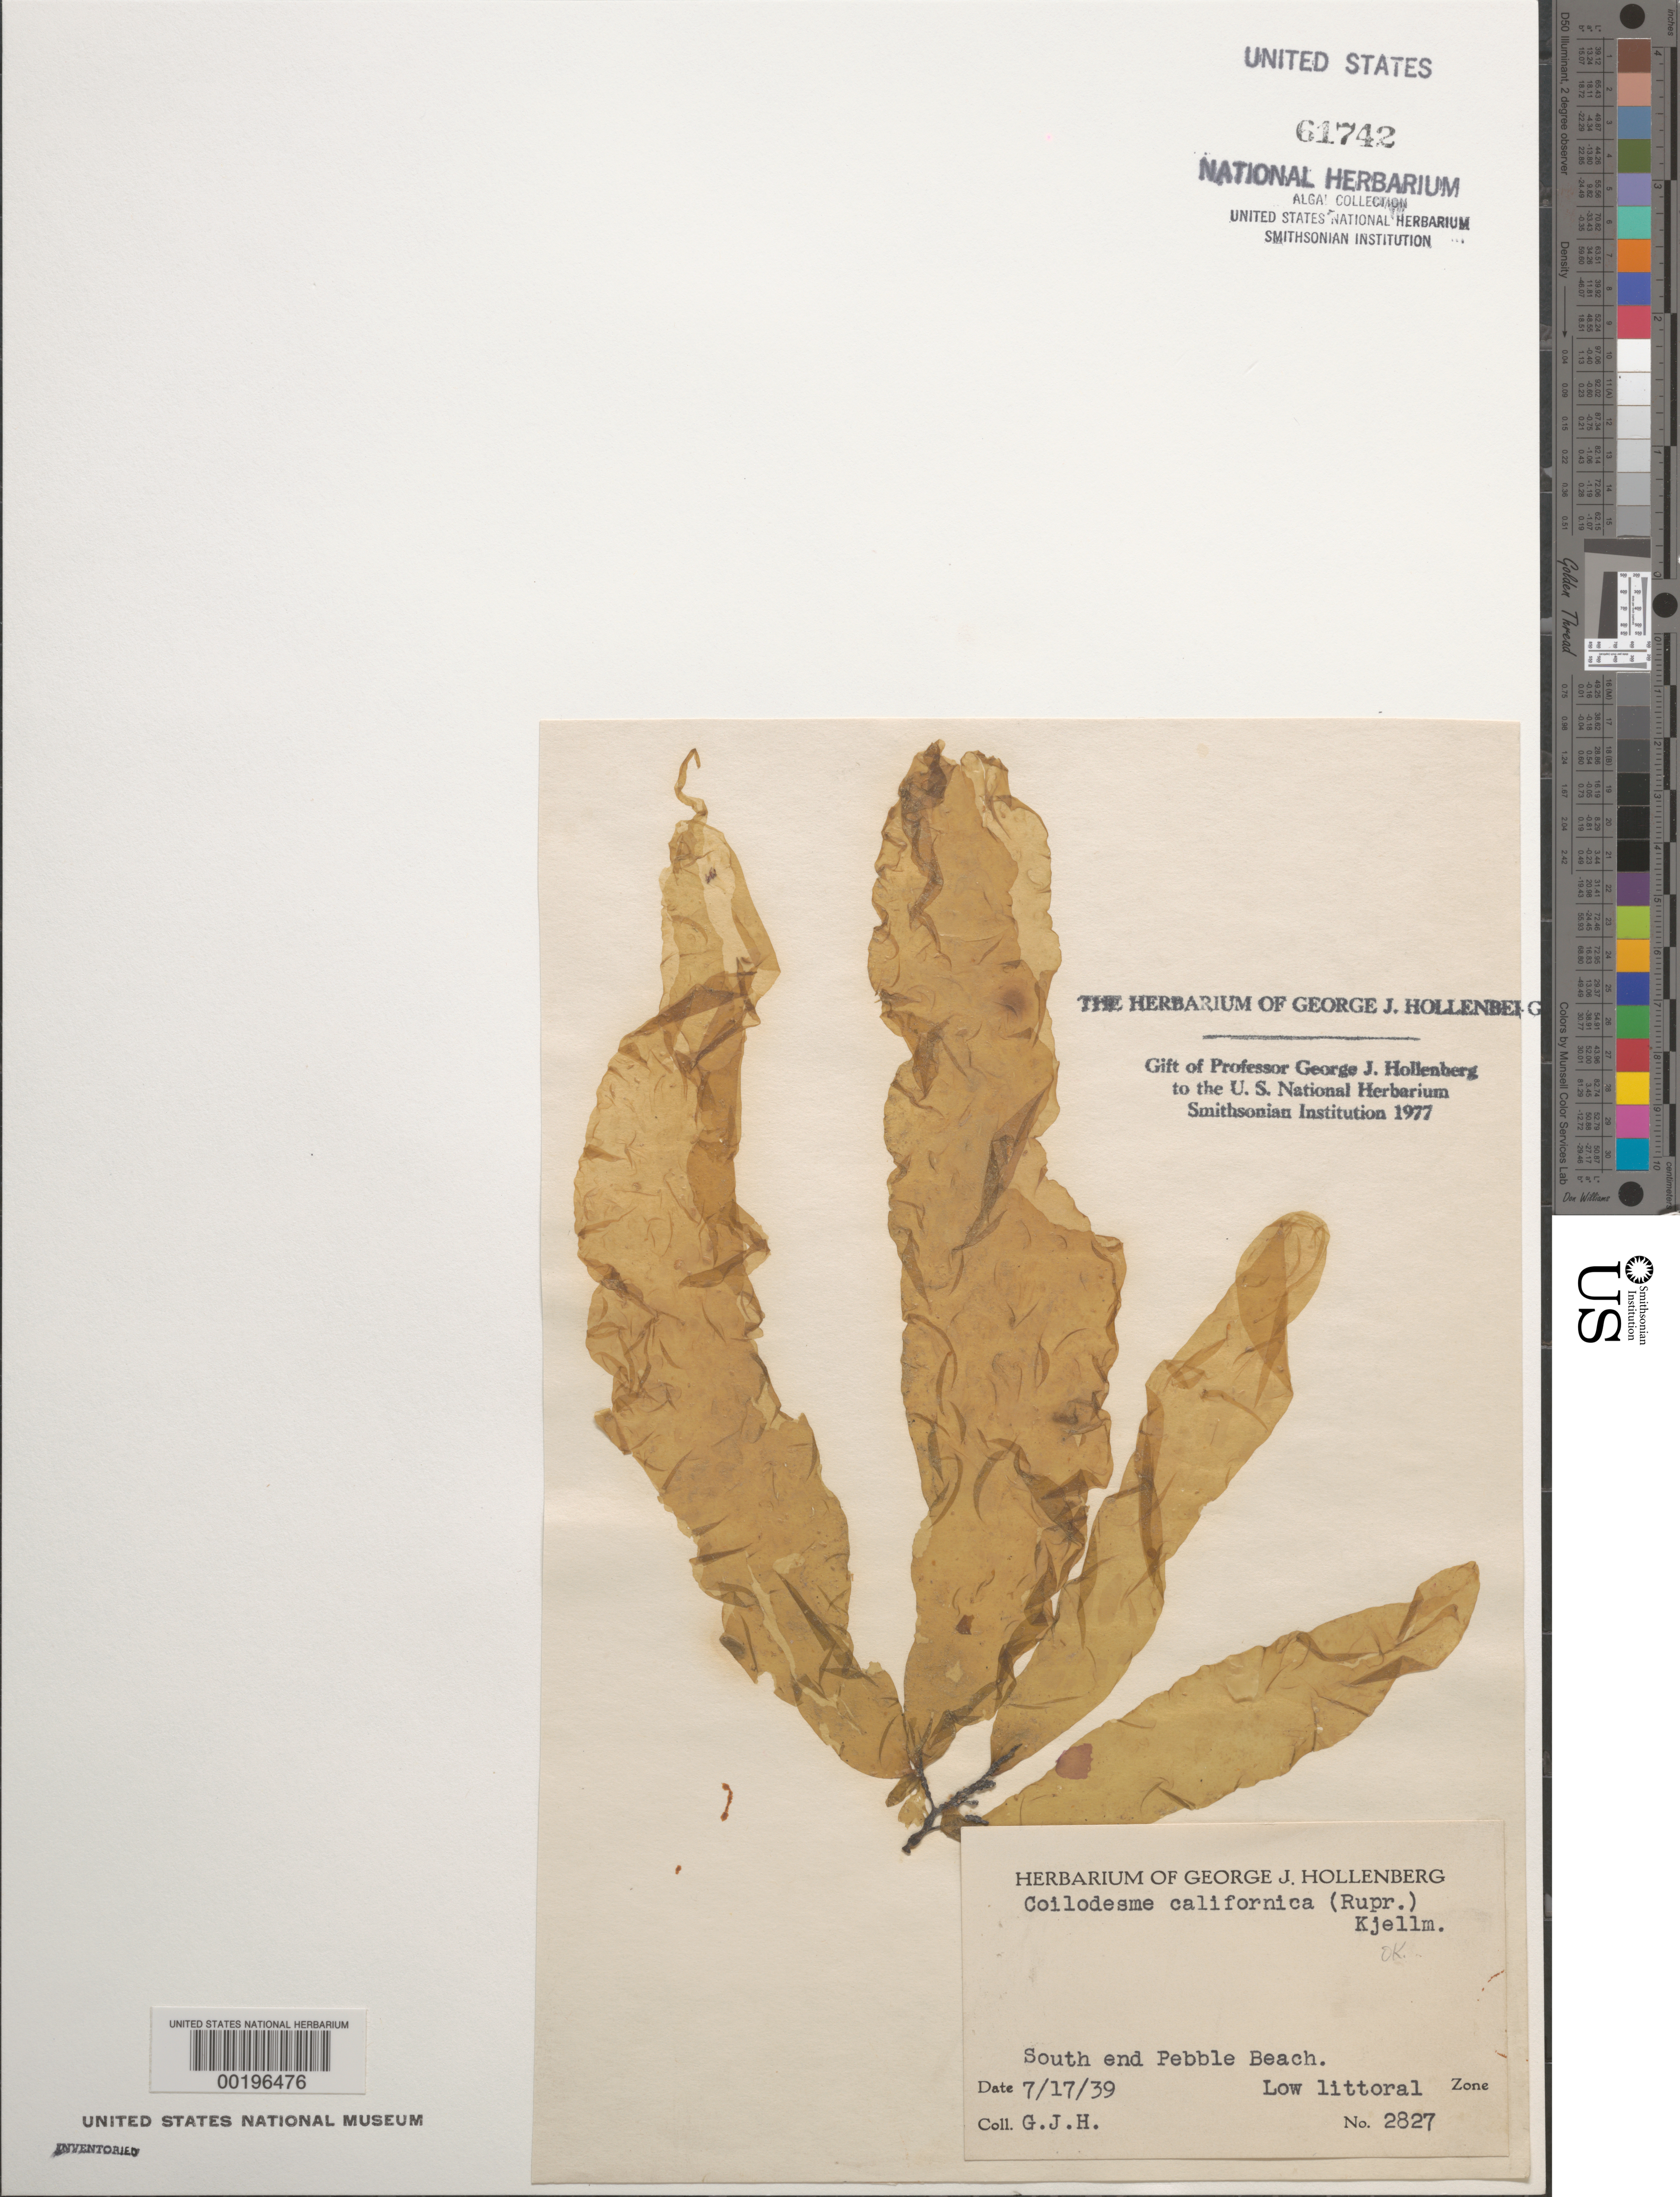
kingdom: Chromista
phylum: Ochrophyta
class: Phaeophyceae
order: Ectocarpales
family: Chordariaceae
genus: Coilodesme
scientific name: Coilodesme californica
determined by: Hollenberg, George J.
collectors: G. Hollenberg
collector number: GJH 2827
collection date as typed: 17 Jul 1939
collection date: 1939-07-17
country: United States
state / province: California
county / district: Monterey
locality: Pebble Beach, south end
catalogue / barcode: US 61742